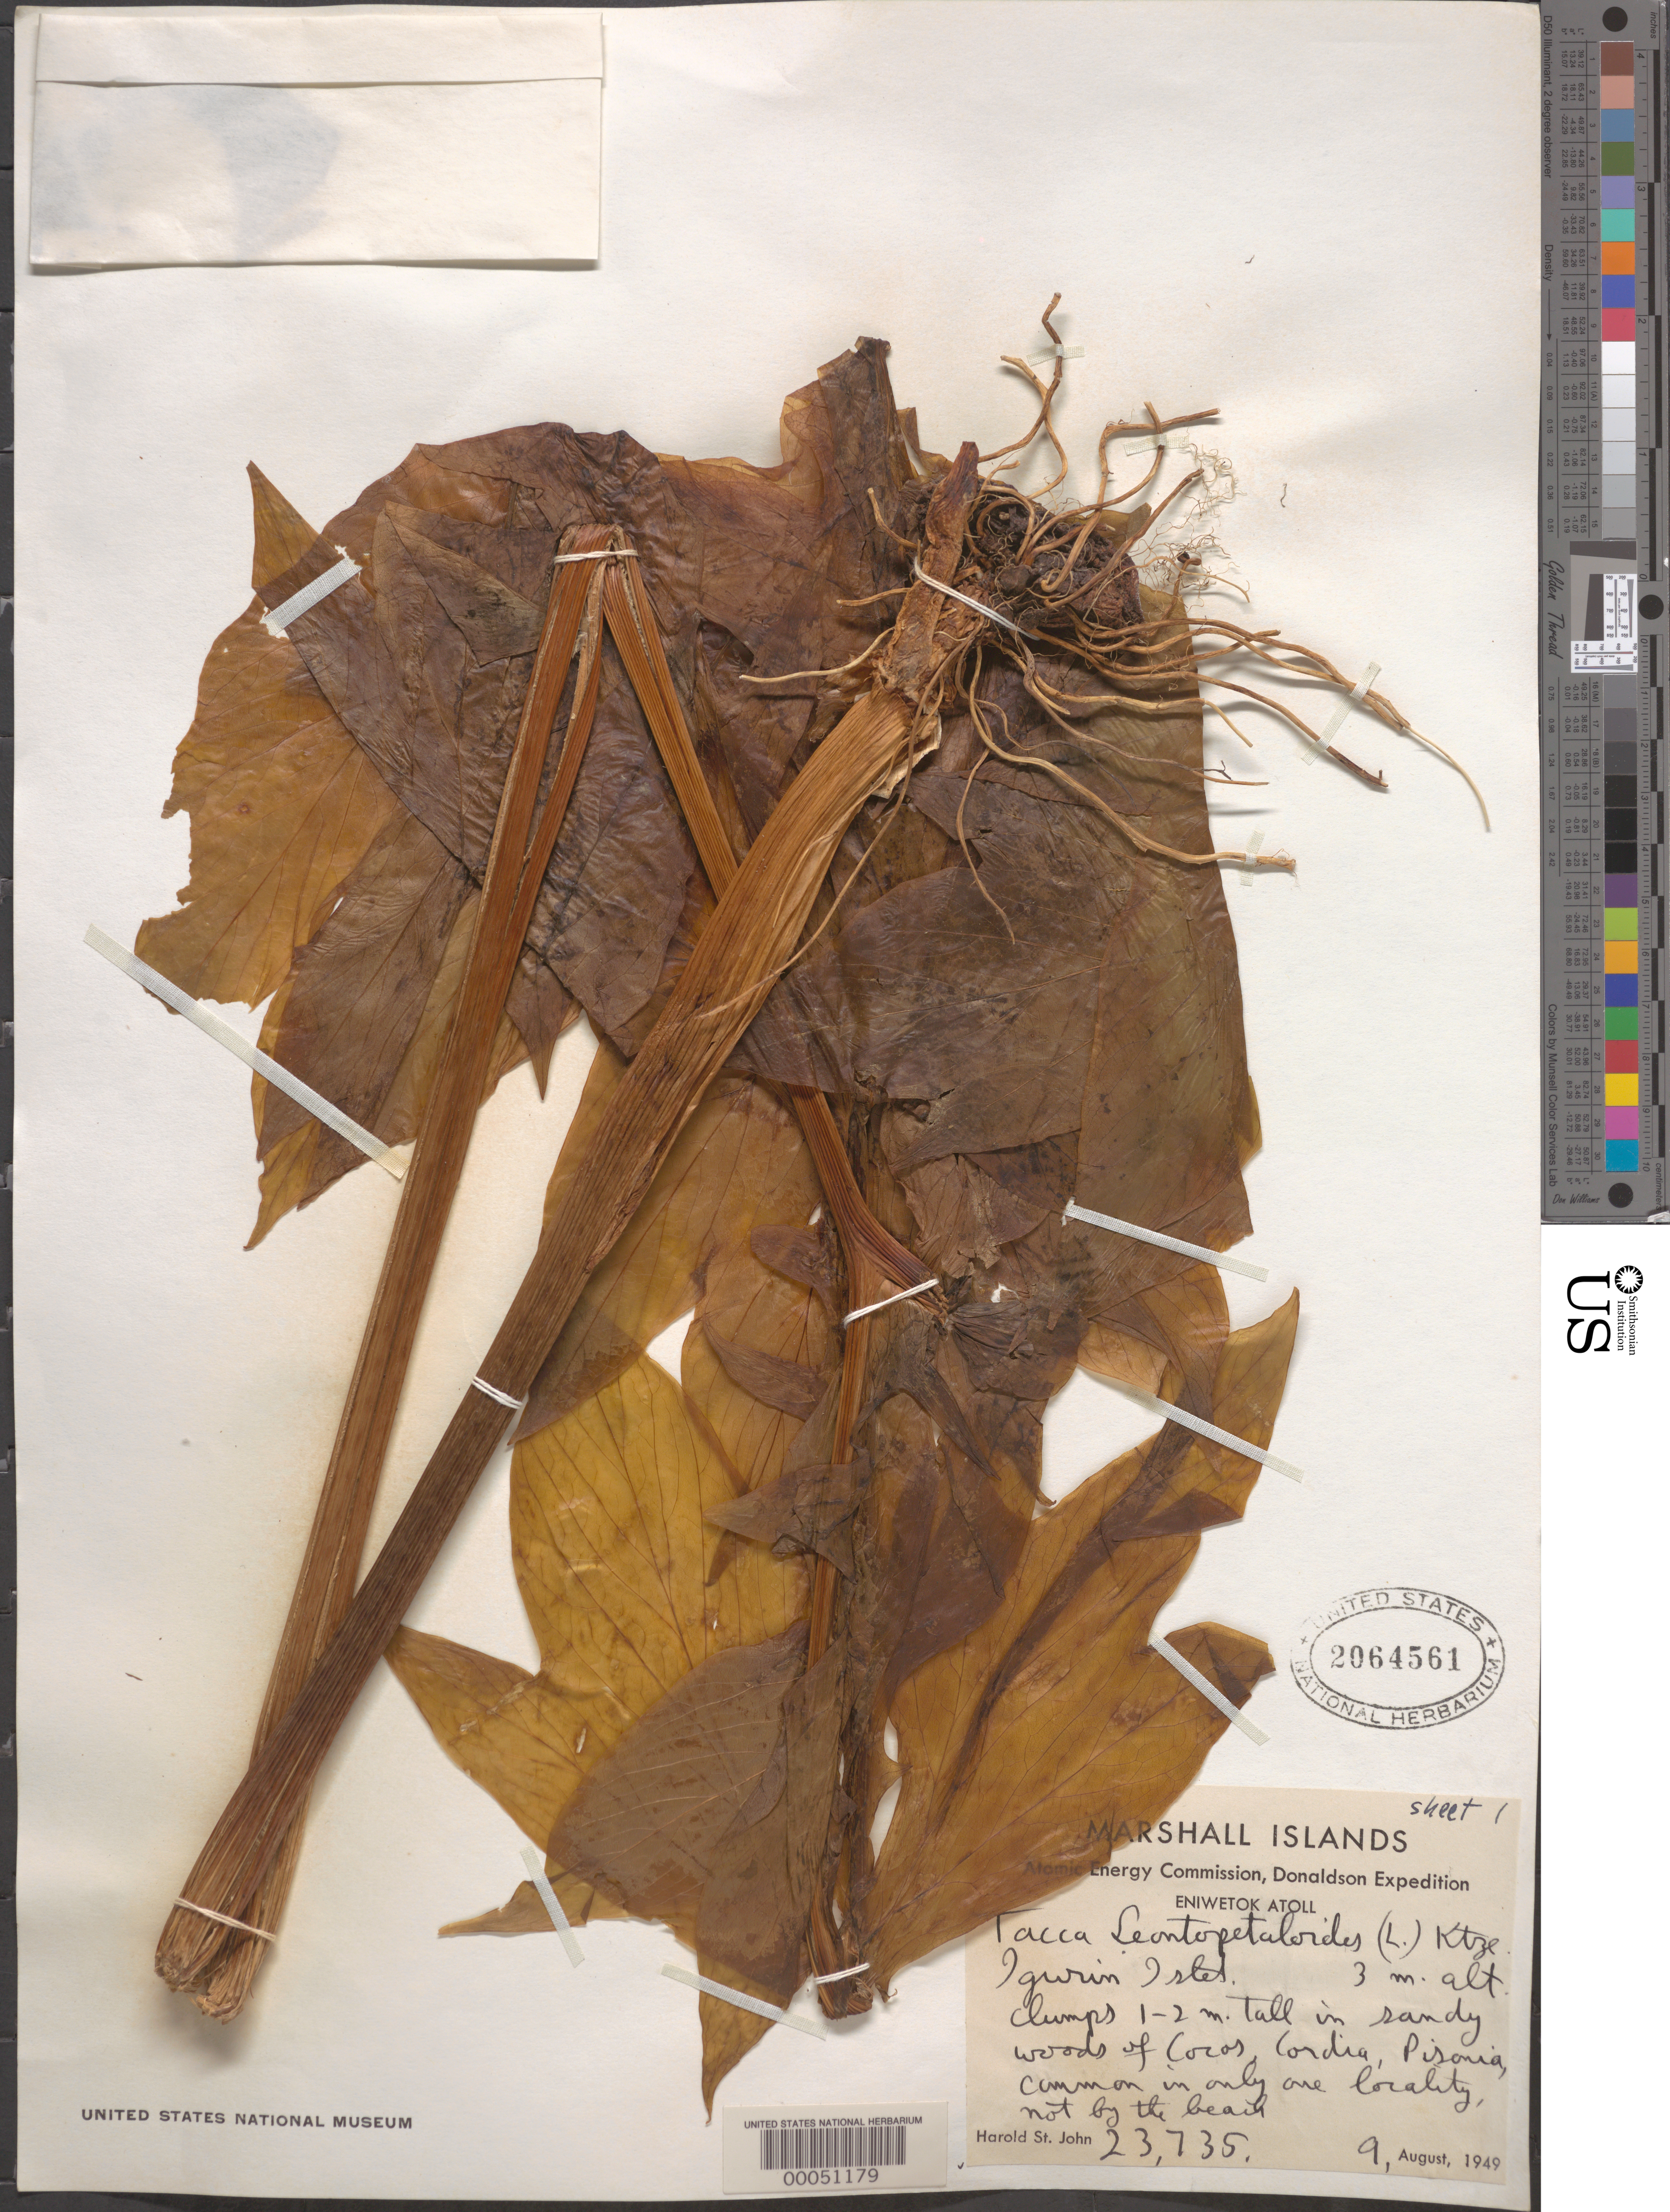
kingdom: Plantae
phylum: Tracheophyta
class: Liliopsida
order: Dioscoreales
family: Dioscoreaceae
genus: Tacca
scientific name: Tacca leontopetaloides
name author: (L.) Kuntze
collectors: H. St. John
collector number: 23735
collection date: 1949-08-09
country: Marshall Islands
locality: Eniwetok Atoll. Igurin Islet.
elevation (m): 3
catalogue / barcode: US 2064561